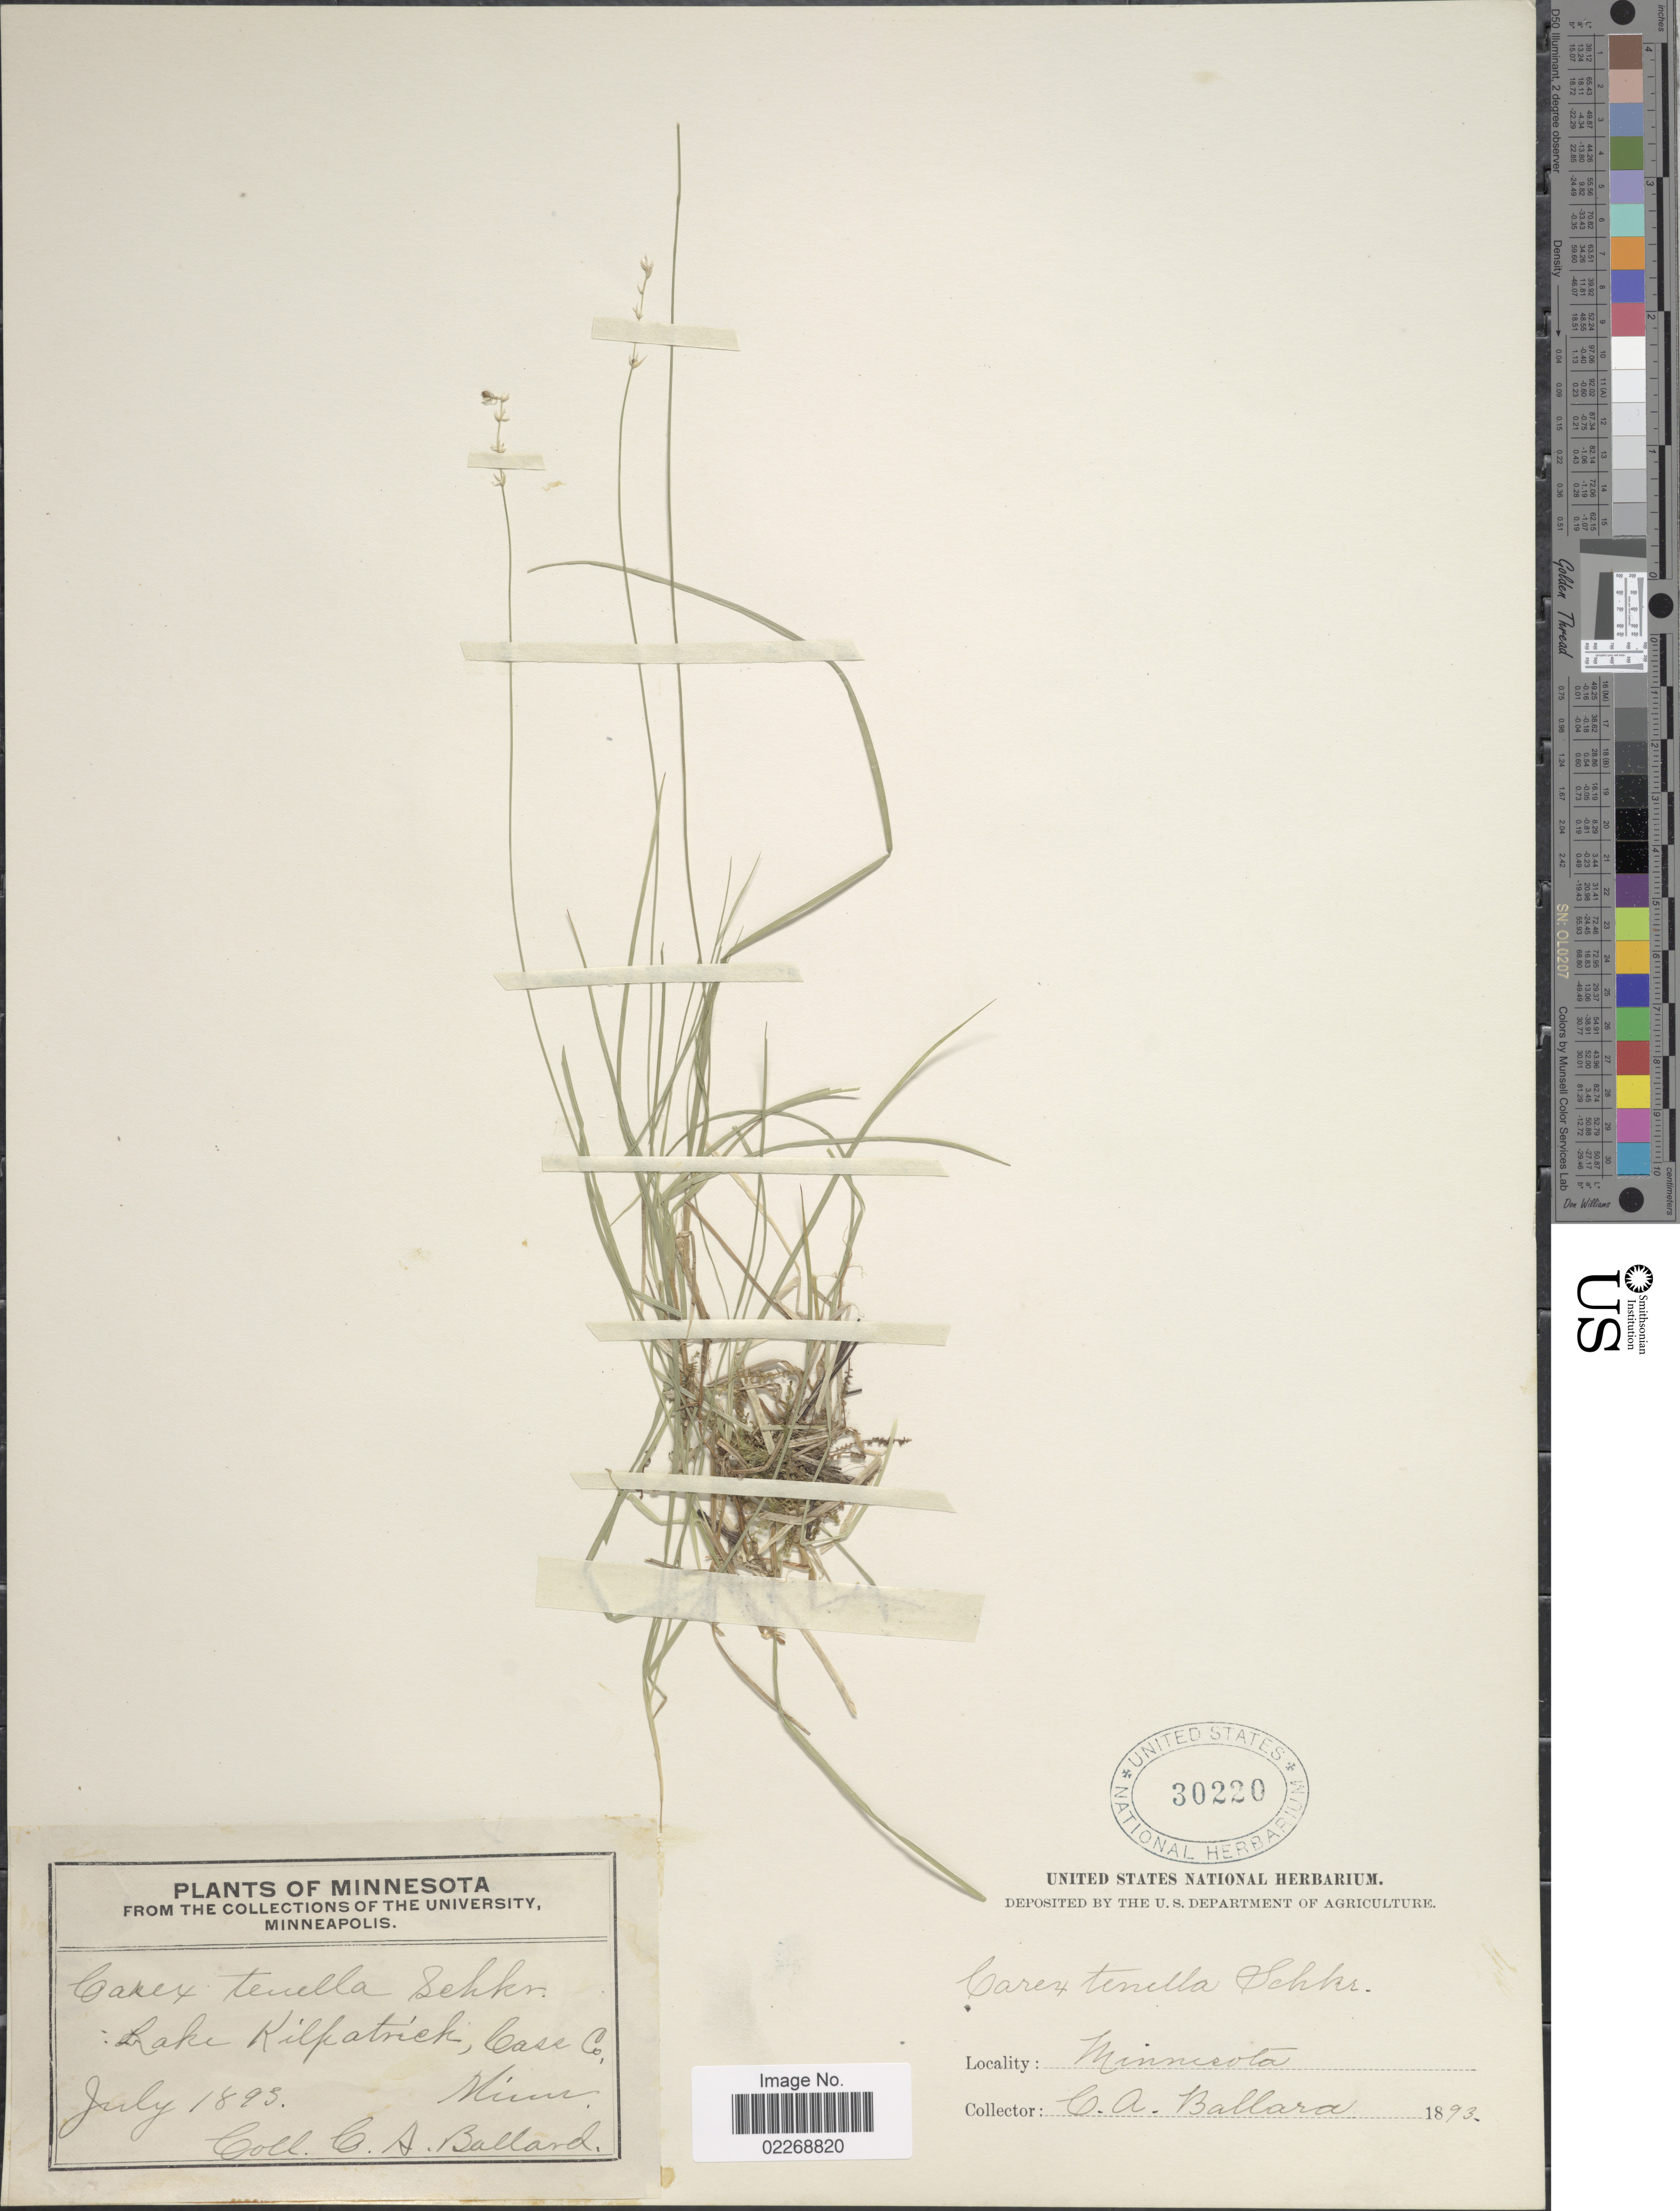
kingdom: Plantae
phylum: Tracheophyta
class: Liliopsida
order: Poales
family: Cyperaceae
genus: Carex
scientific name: Carex disperma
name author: Dewey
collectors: C. A. Ballard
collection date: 1893-07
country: United States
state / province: Minnesota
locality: Lake Kilpatrick, Cass Co.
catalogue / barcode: US 30220